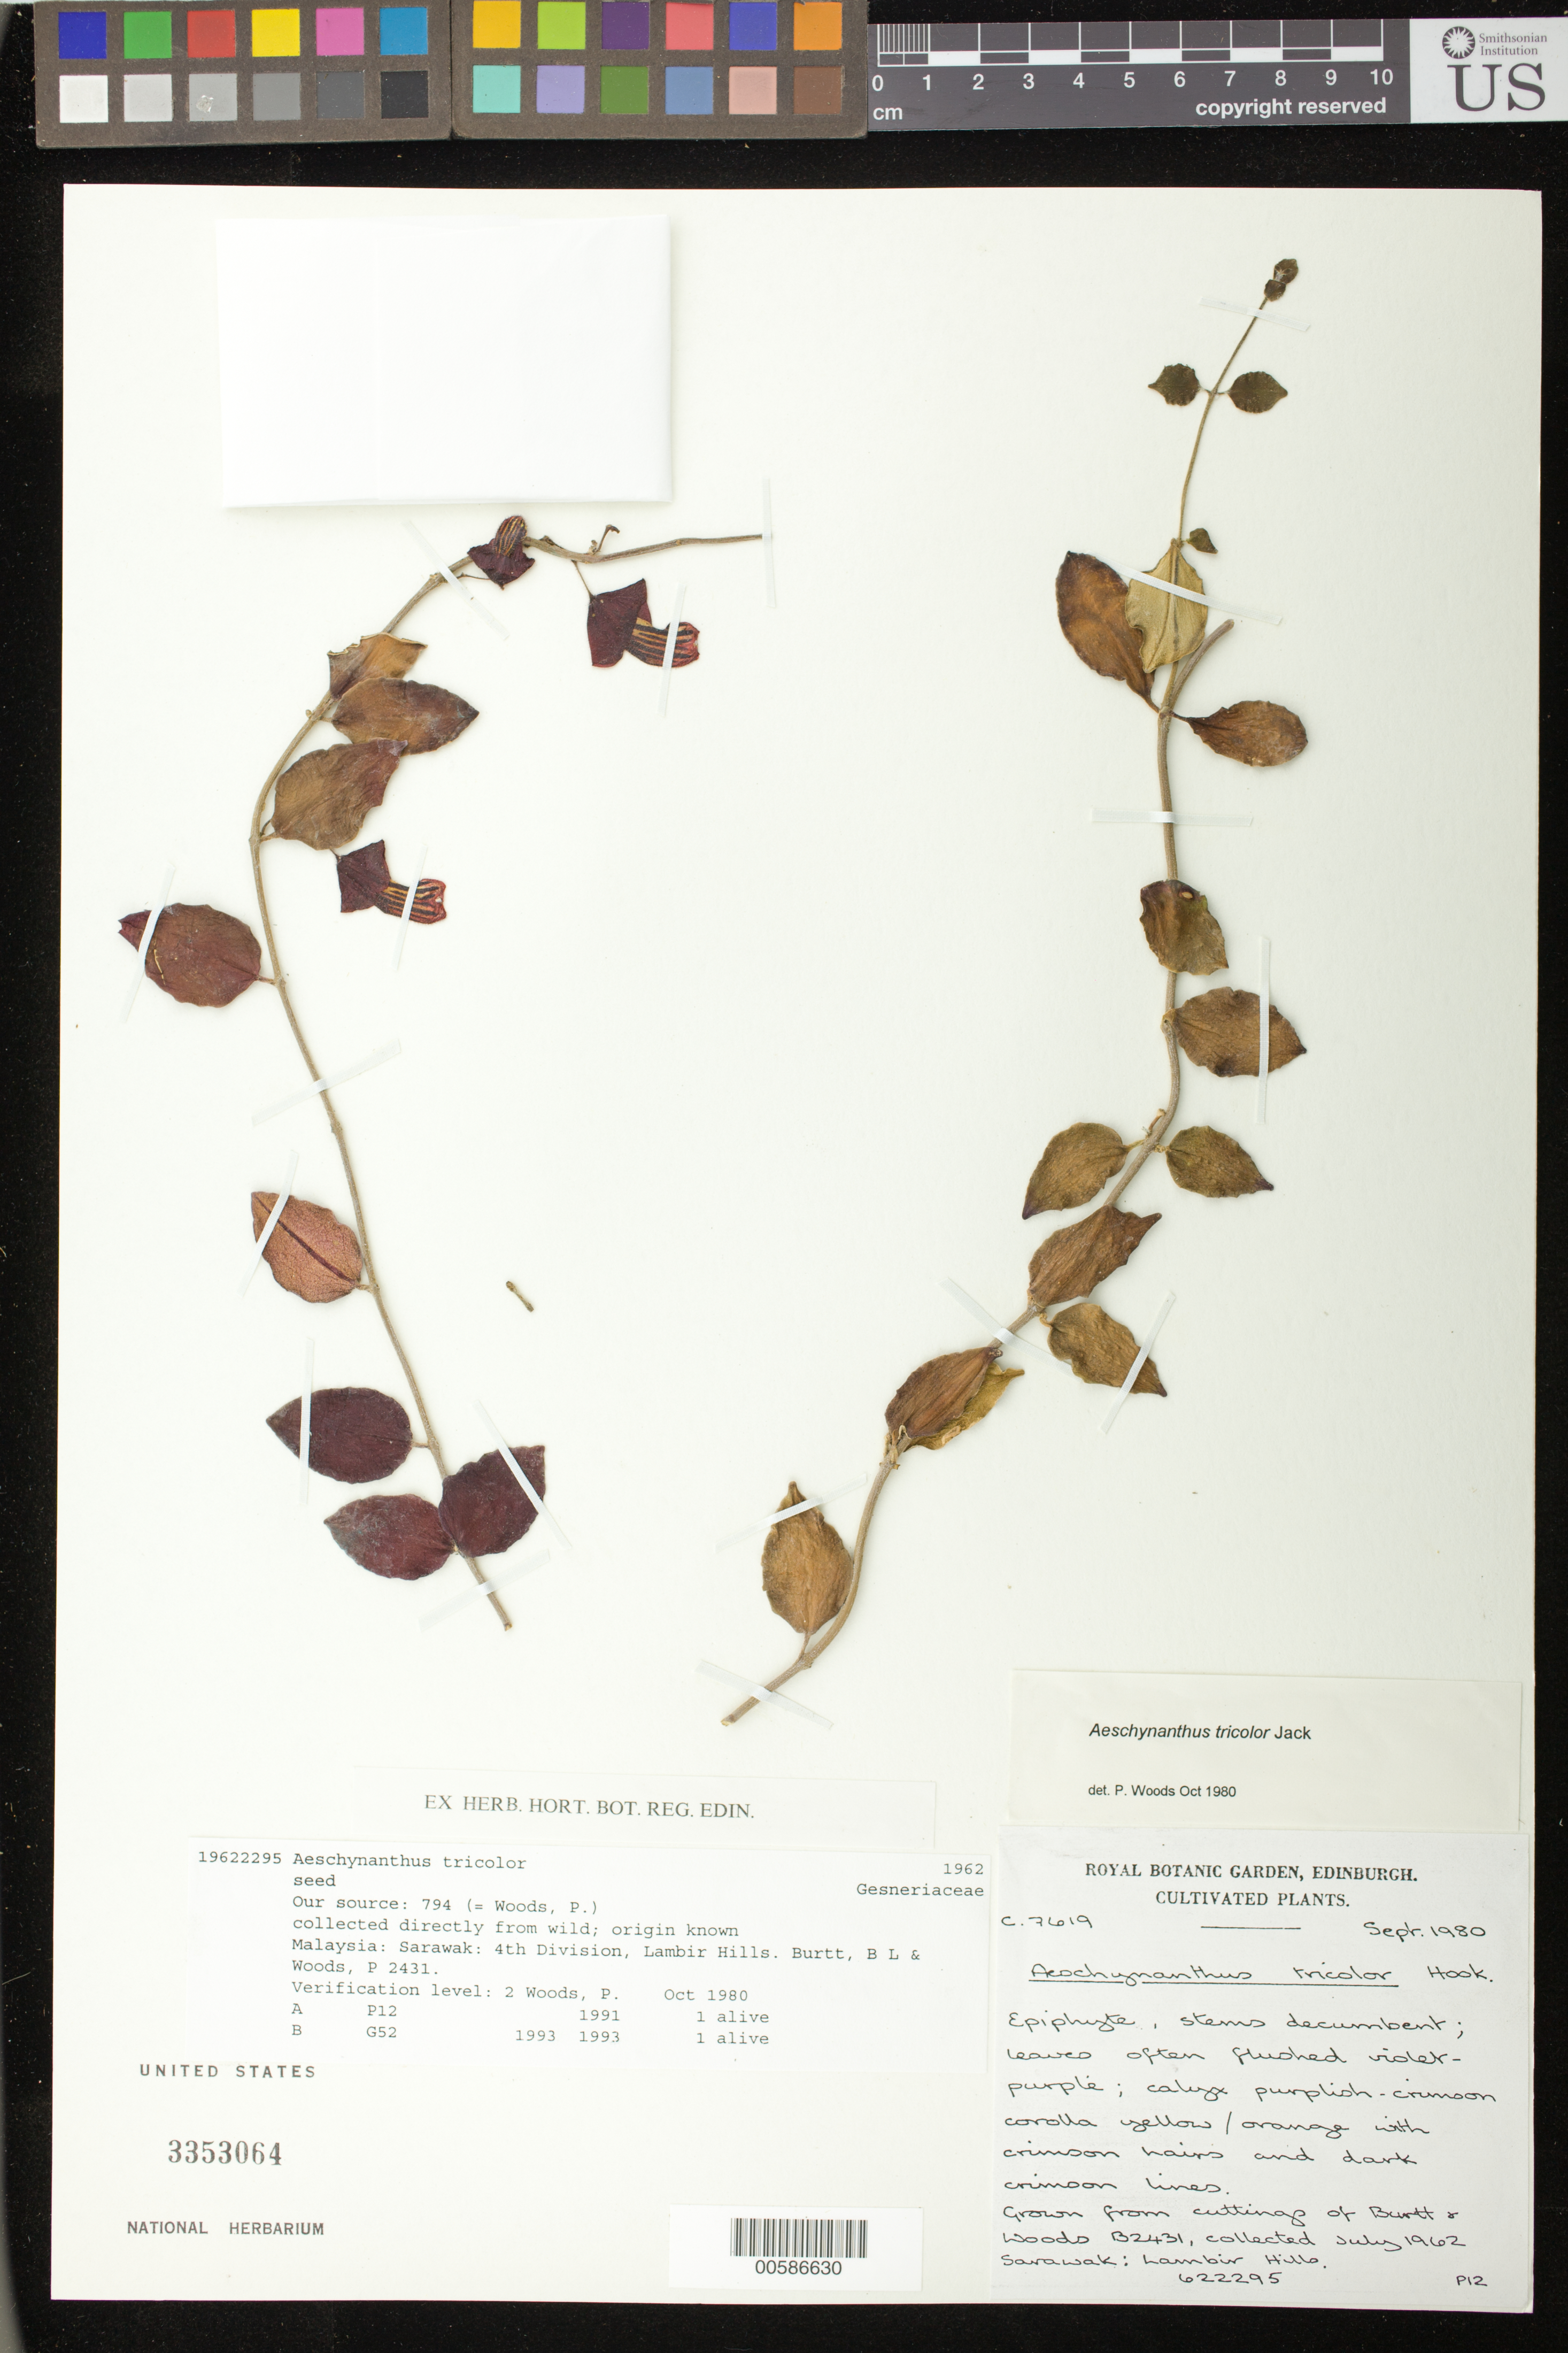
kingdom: Plantae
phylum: Tracheophyta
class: Magnoliopsida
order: Lamiales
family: Gesneriaceae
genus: Aeschynanthus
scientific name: Aeschynanthus tricolor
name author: Hook.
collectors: RBG Edinburgh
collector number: C. 7619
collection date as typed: Sep 1980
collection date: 1980-09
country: United Kingdom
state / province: Scotland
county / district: Edinburgh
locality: U.K., Scotland, Edinburgh, cultivated at the RBG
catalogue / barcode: US 3353064